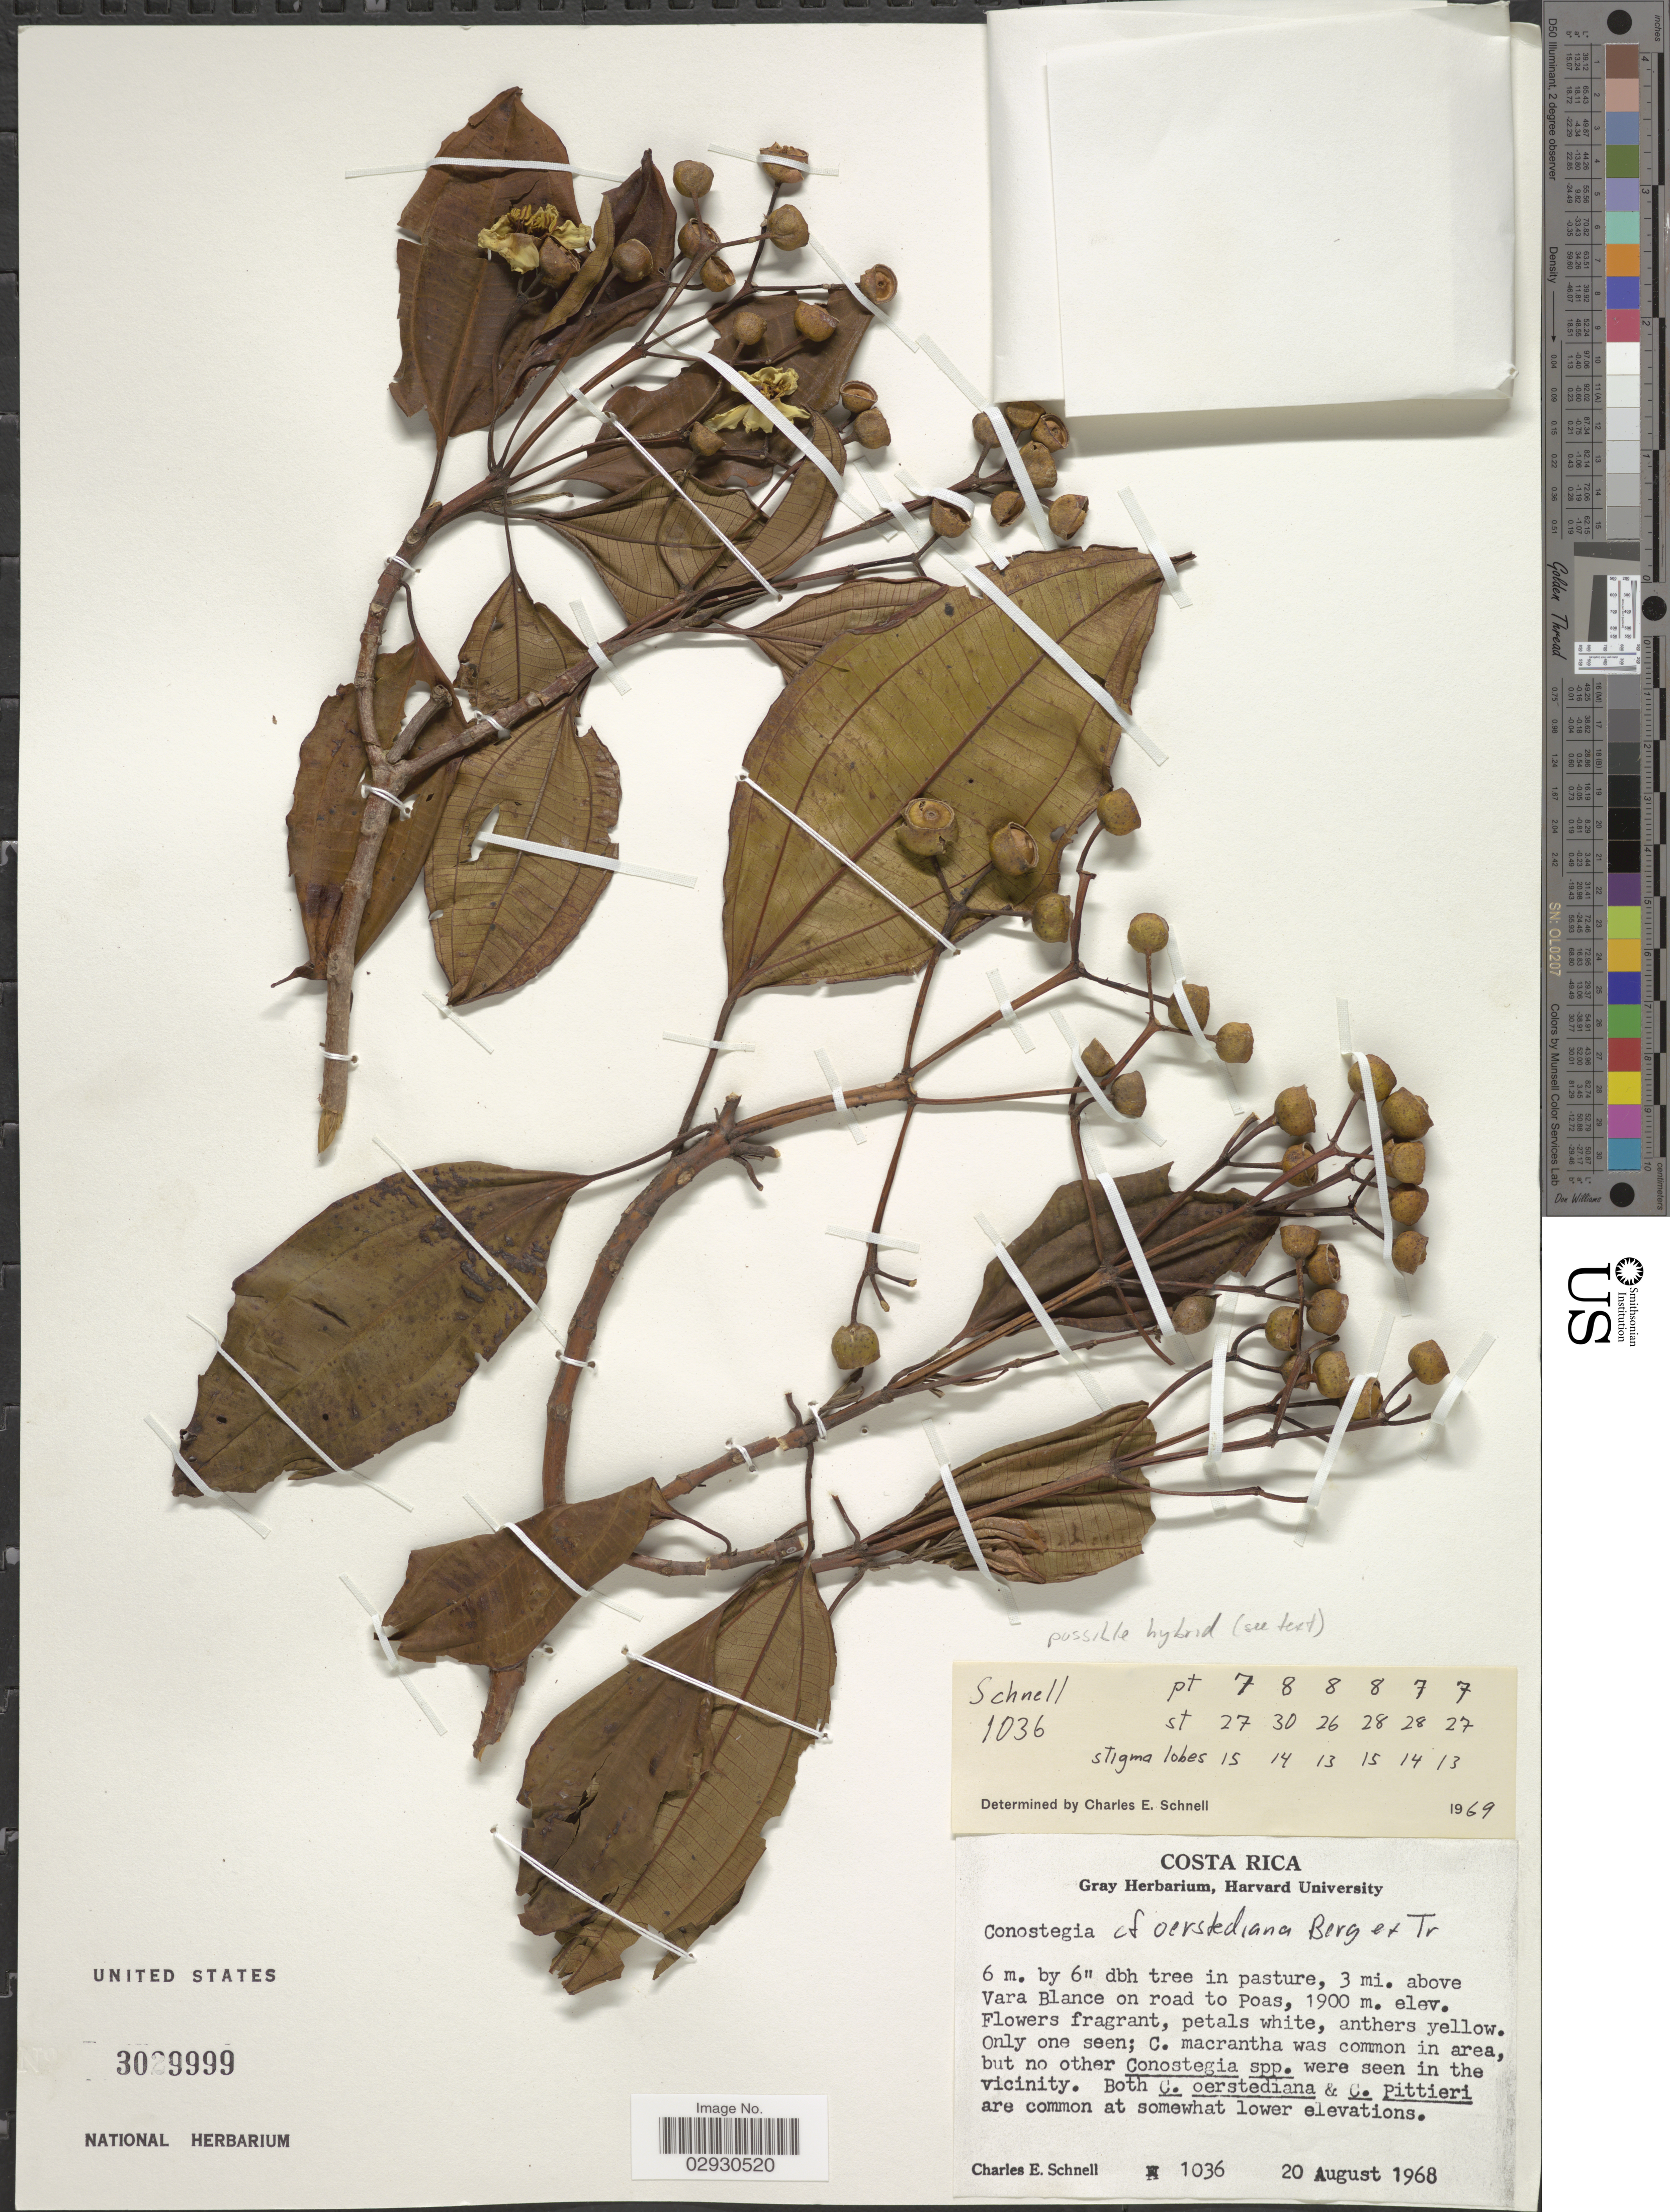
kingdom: Plantae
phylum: Tracheophyta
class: Magnoliopsida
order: Myrtales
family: Melastomataceae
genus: Conostegia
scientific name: Conostegia oerstediana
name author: O. Berg ex Triana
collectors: C. Schnell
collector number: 1036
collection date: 1968-08-20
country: Costa Rica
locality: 3 mi. above Vara Blance on road to Poas.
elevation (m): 1900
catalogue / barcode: US 3029999